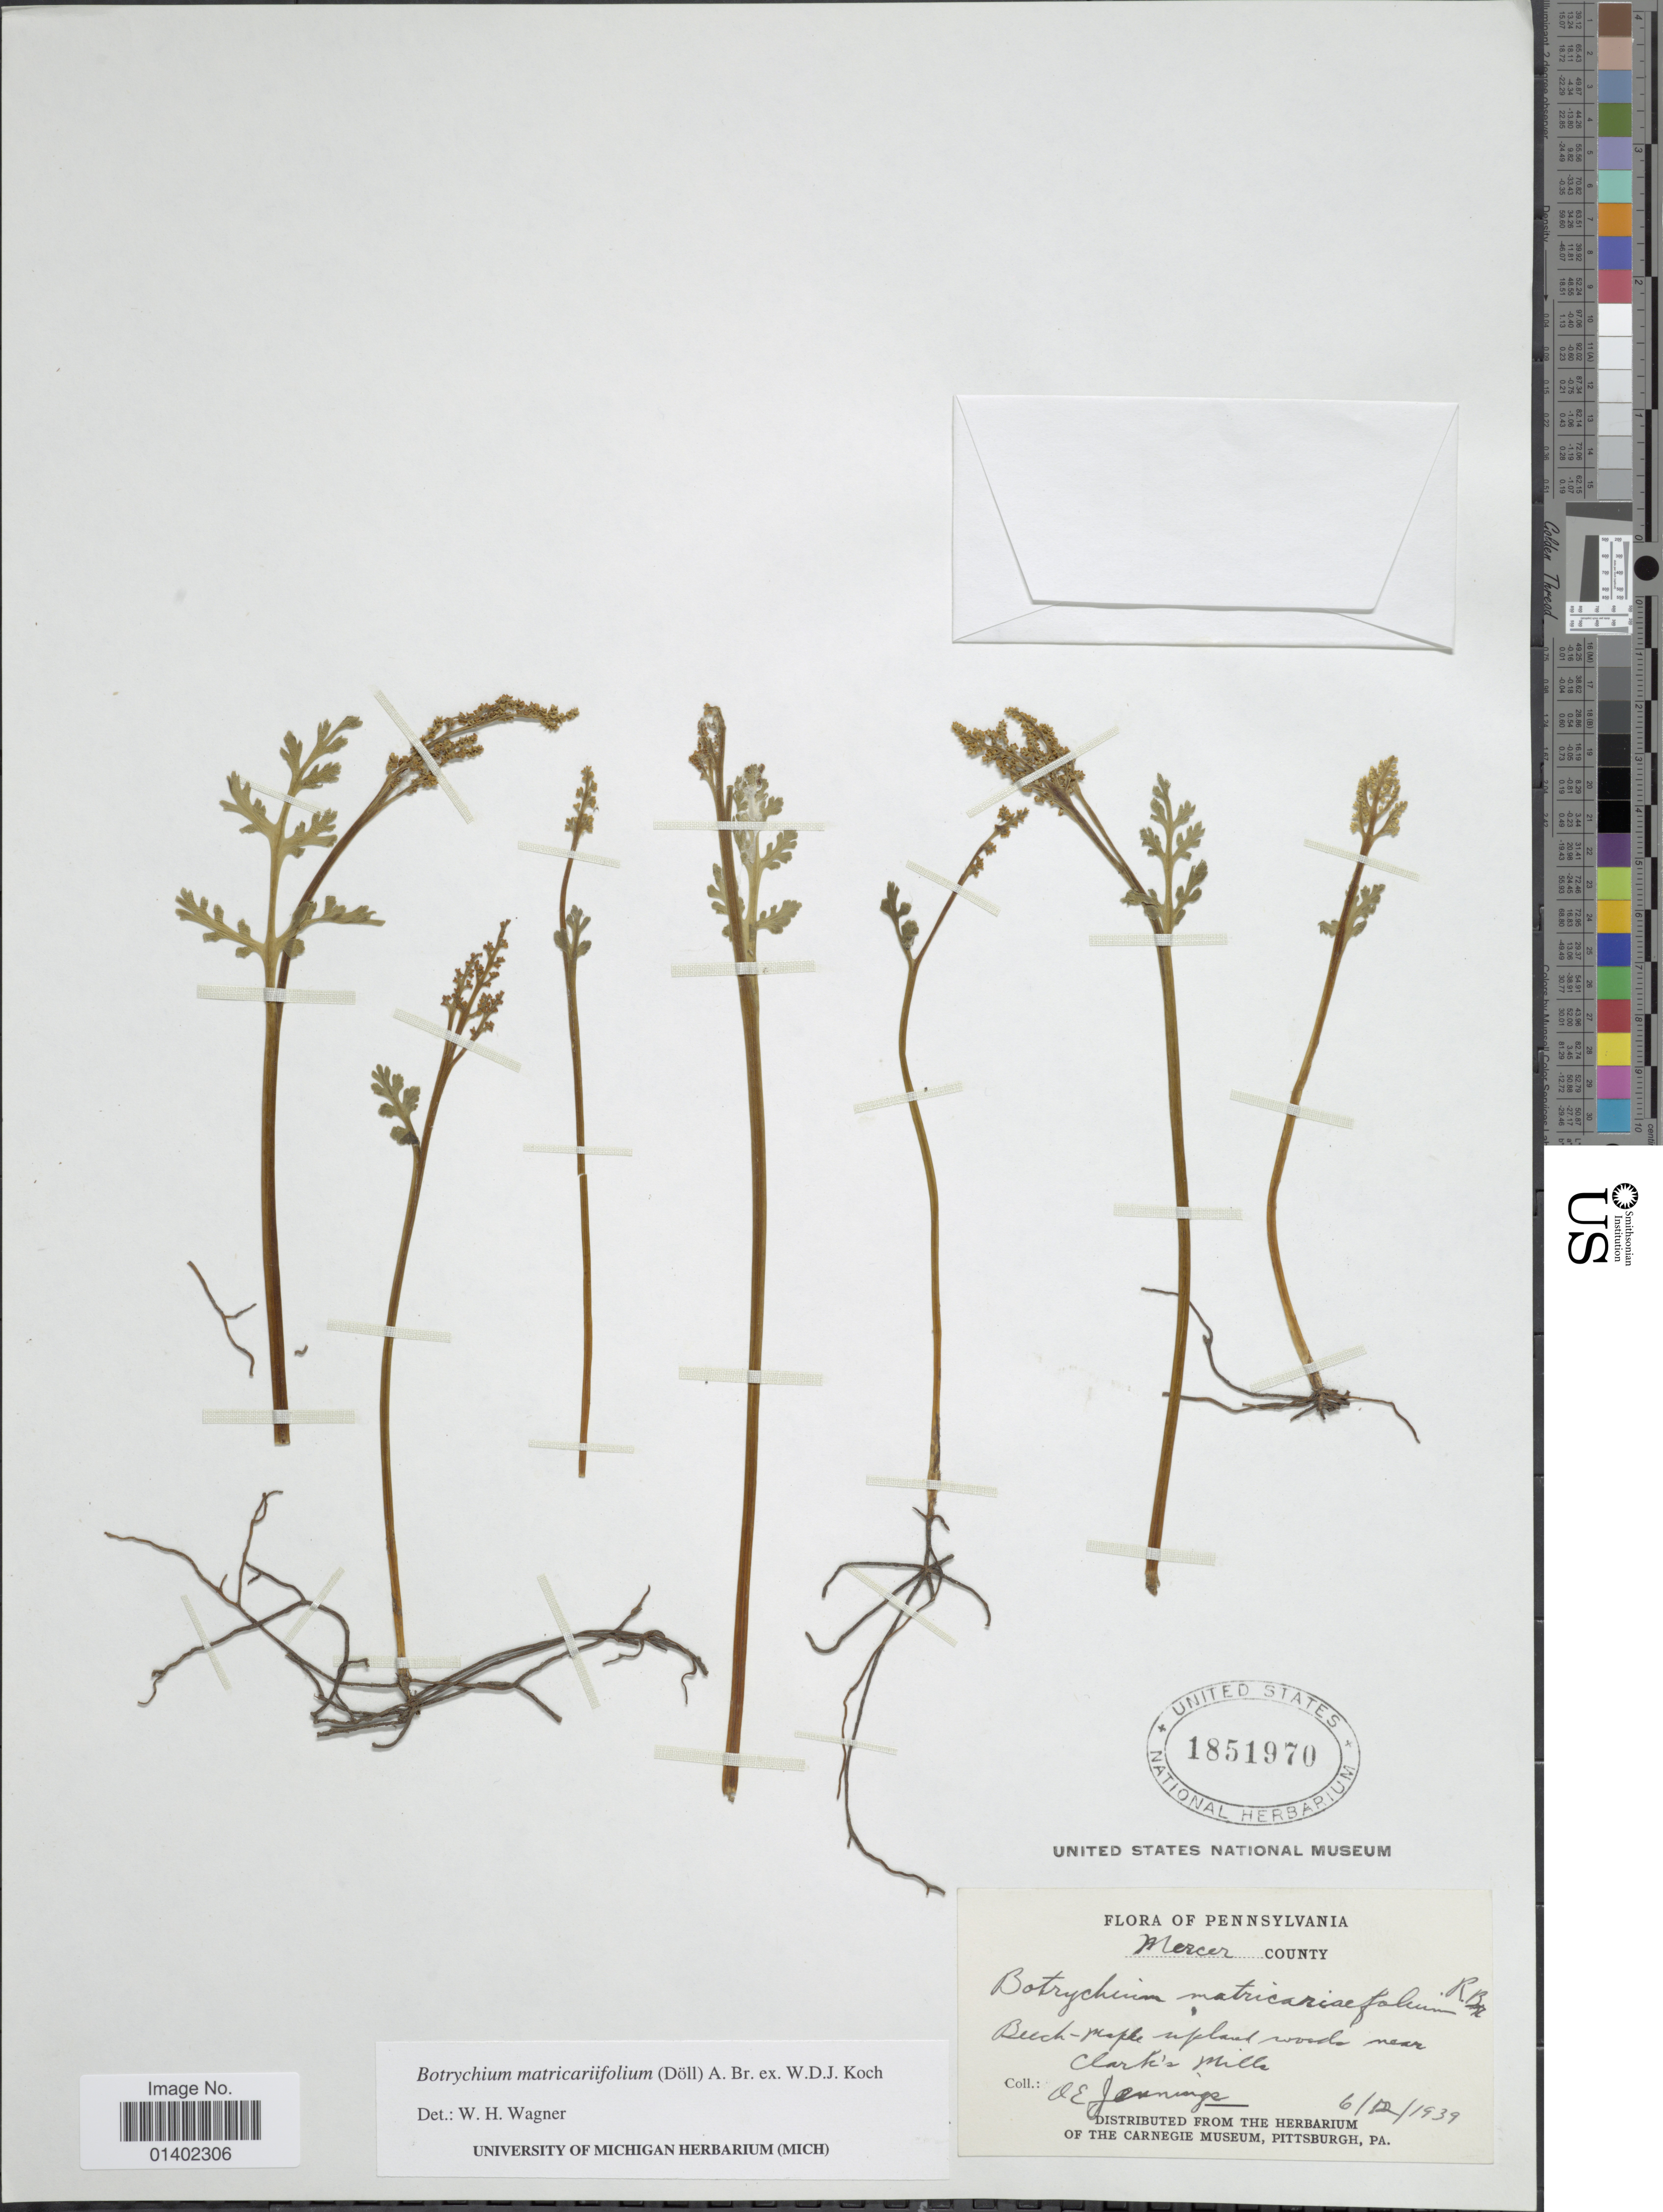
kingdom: Plantae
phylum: Tracheophyta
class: Polypodiopsida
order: Ophioglossales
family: Ophioglossaceae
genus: Botrychium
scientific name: Botrychium matricariifolium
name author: (A. Braun ex Dowell) A. Braun ex Koch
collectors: O. Jannge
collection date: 1939-06-12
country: United States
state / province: Pennsylvania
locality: Mercer County, Beech-maple upland woods near Clark's Mills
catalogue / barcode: US 1851970